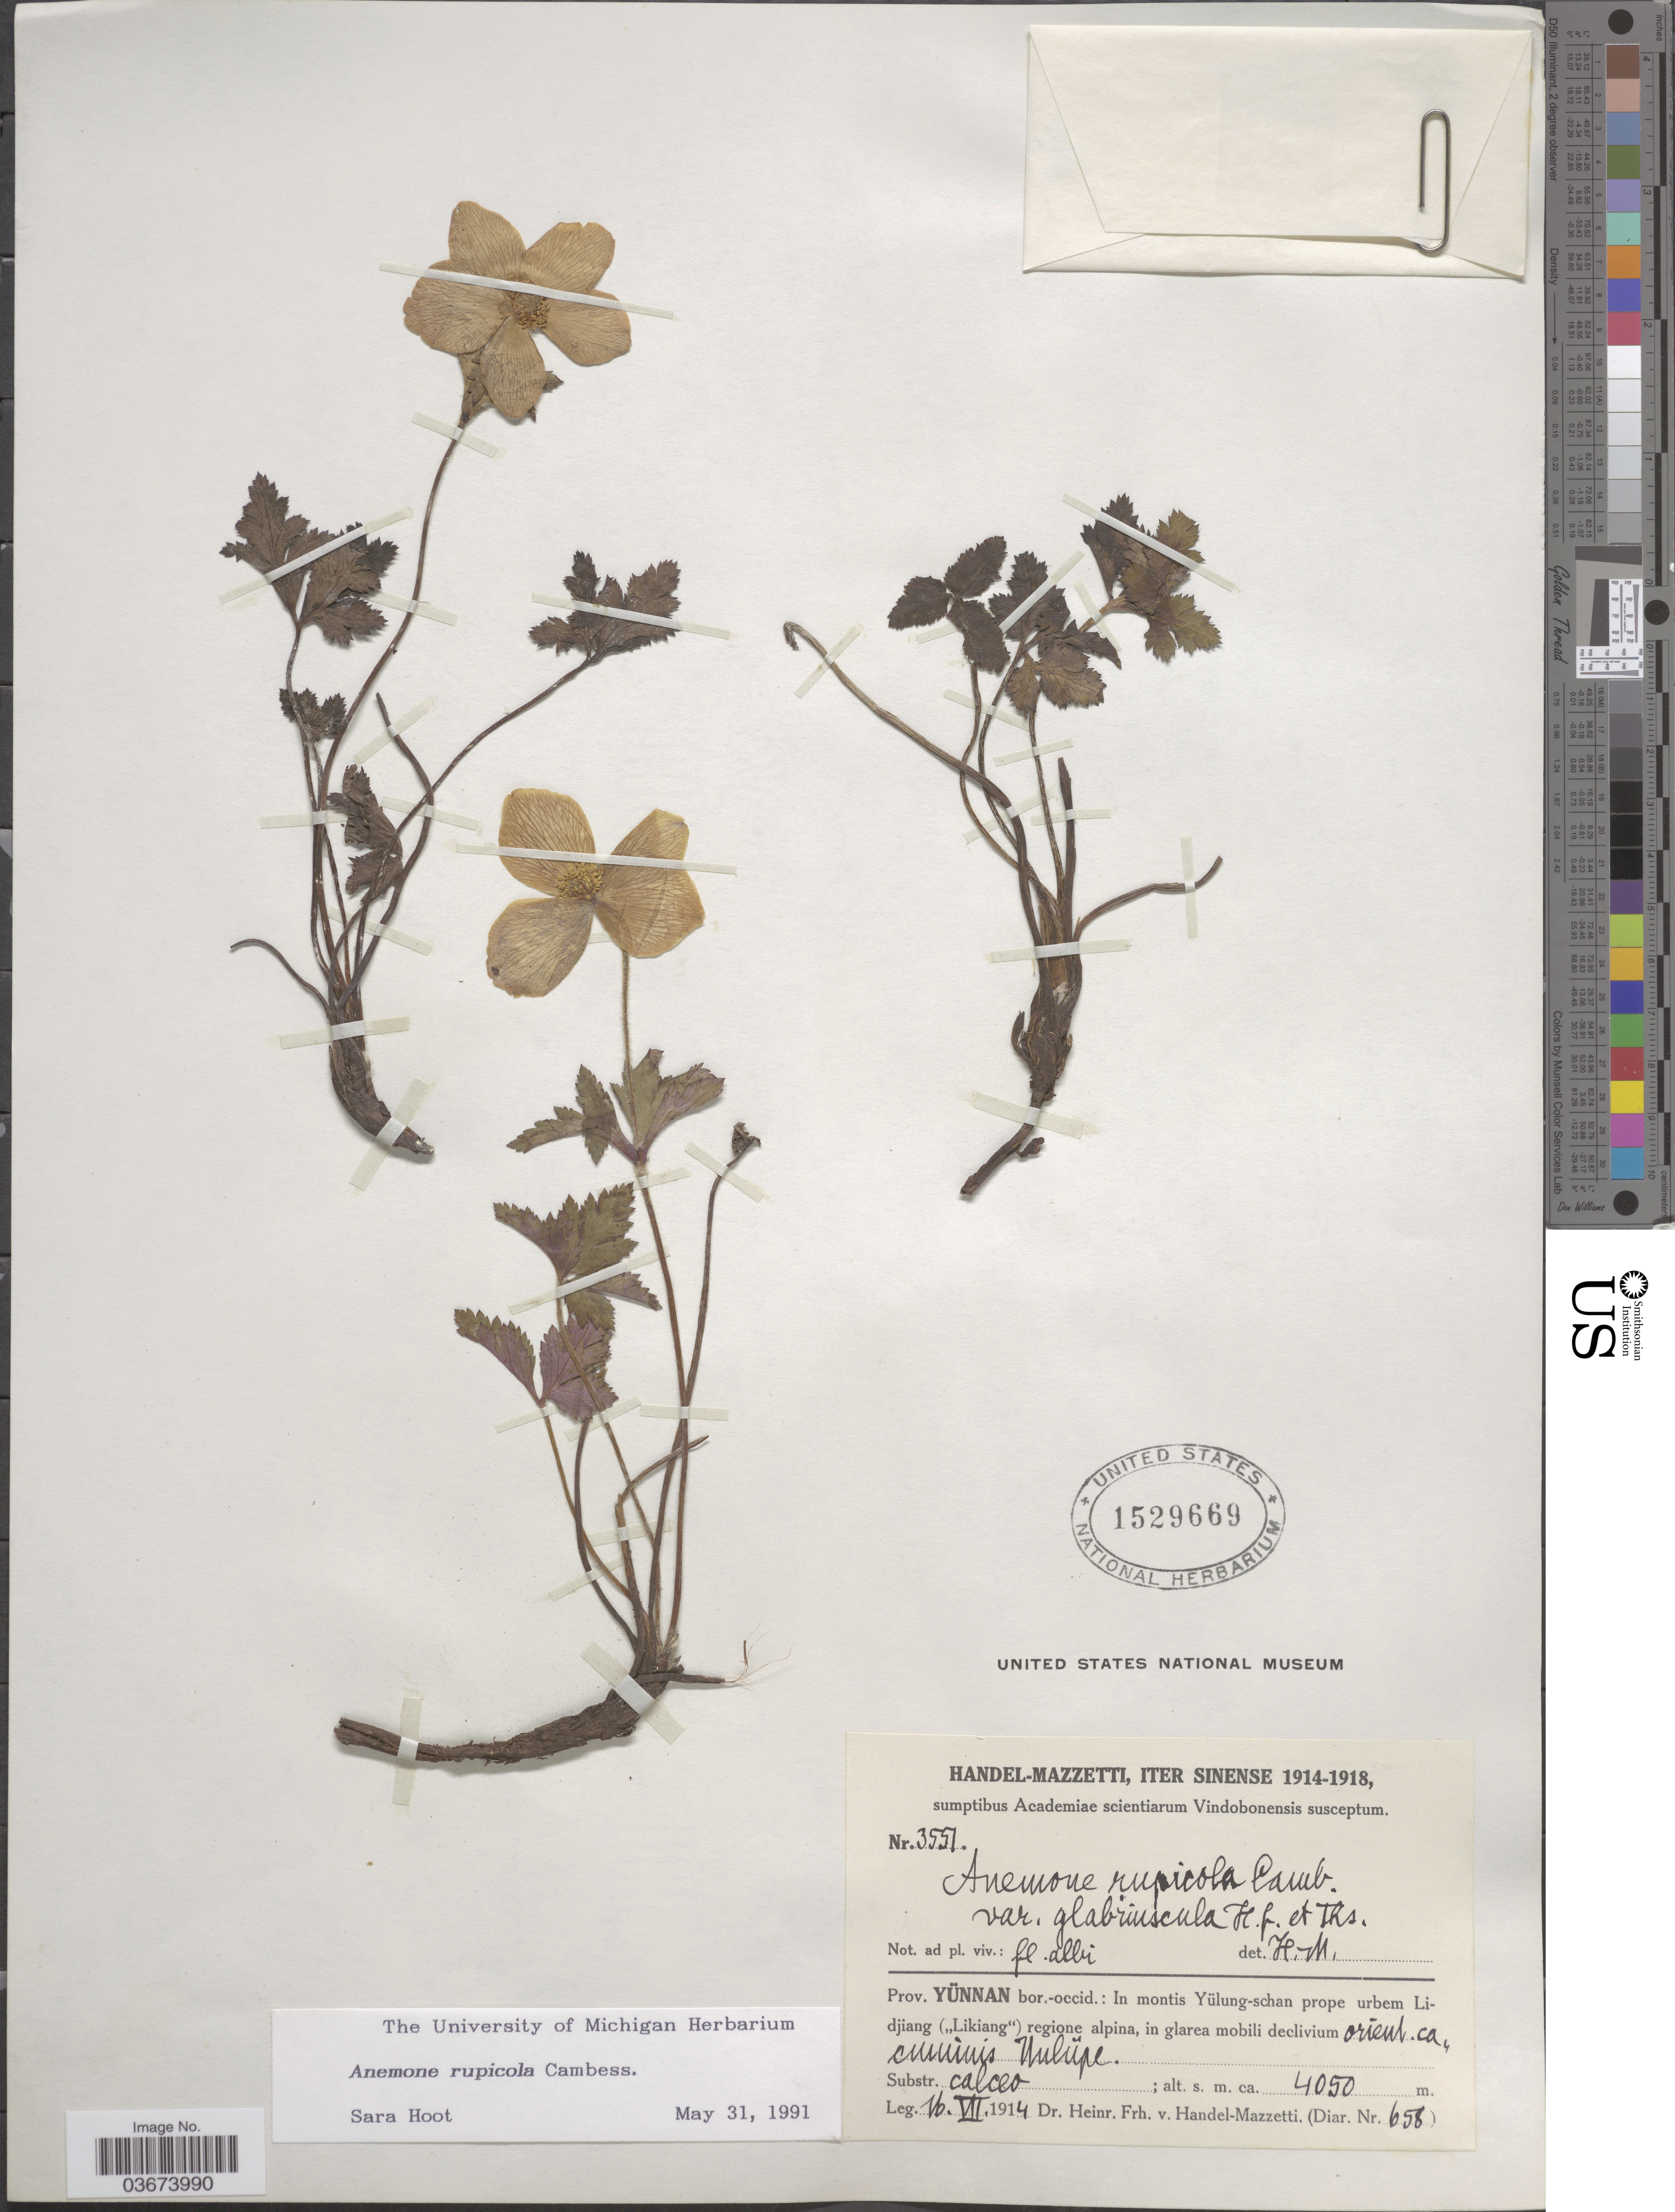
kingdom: Plantae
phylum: Tracheophyta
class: Magnoliopsida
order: Ranunculales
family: Ranunculaceae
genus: Anemone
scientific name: Anemone rupicola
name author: Cambess.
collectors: H. Handel-Mazzetti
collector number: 3551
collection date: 1914-07-16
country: China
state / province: Yunnan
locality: Iter Sinense. Prov. Yünnan bor.-occid.: In montis Yülung-schan prope urbem Lidjiang ("Likiang") regione alpina, in glarea mobili declivium orient. ca, cuminis [interpreted] Nulüpe [interpreted].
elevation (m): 4050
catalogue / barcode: US 1529669